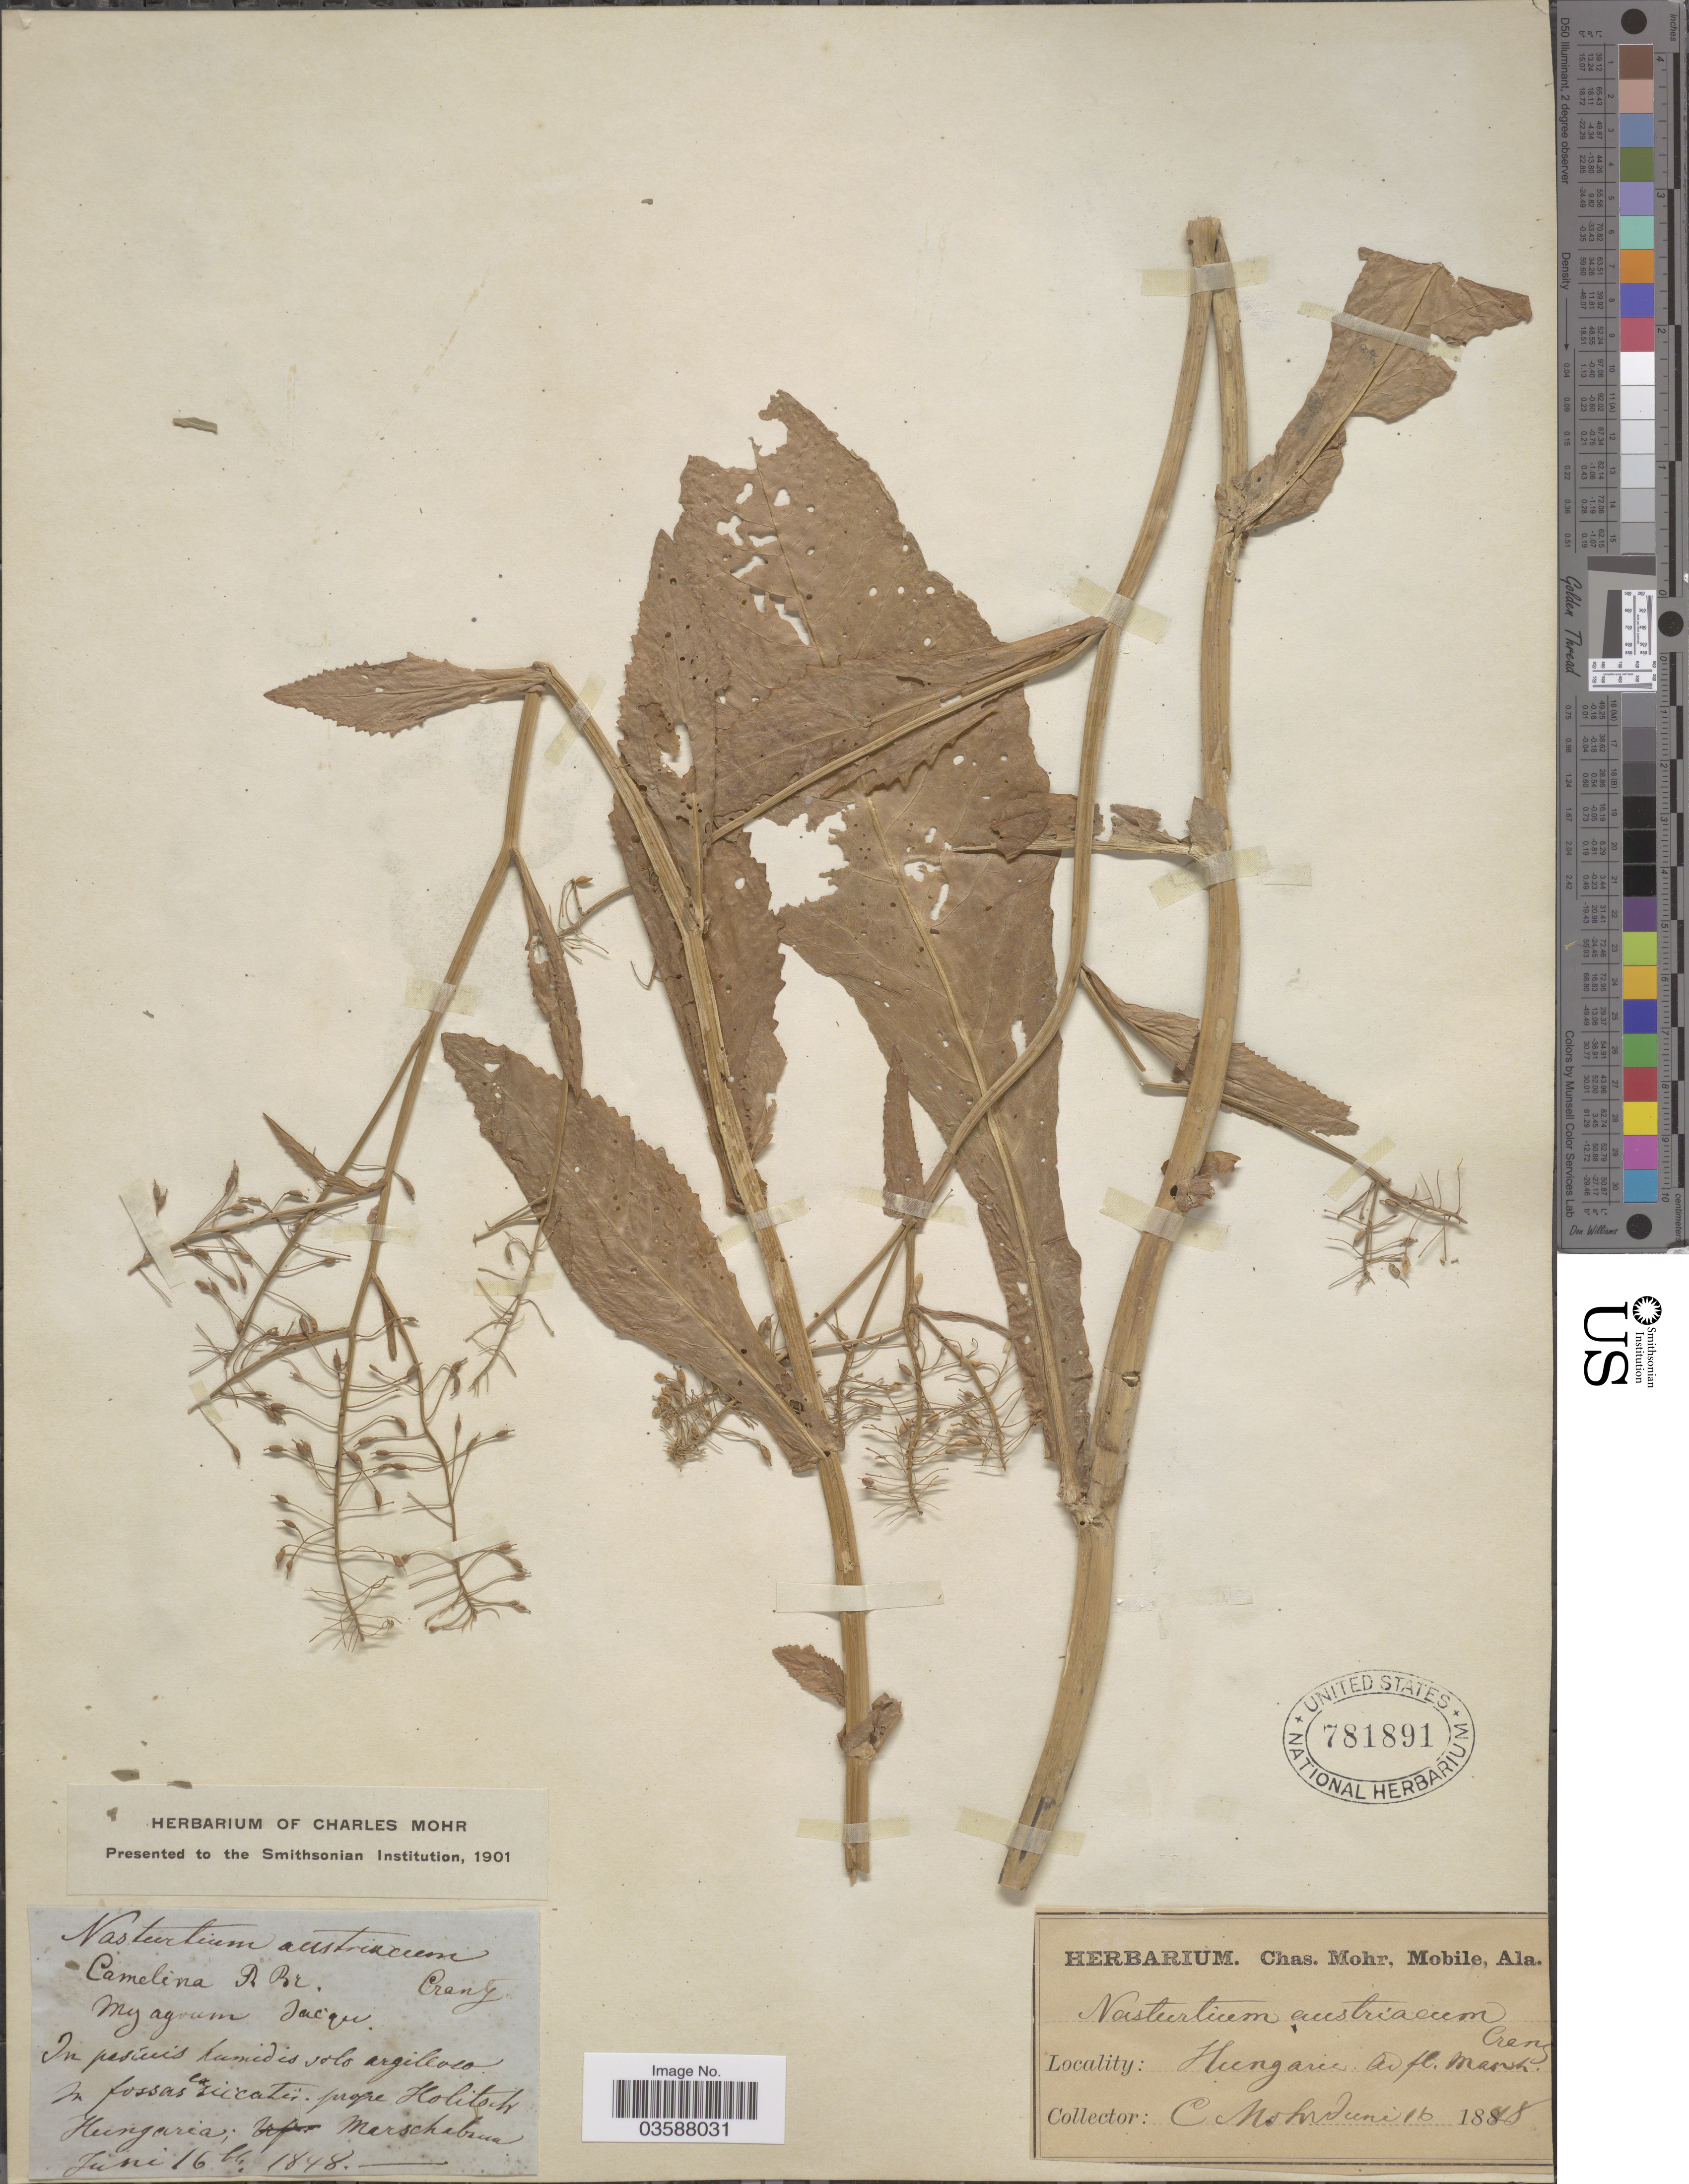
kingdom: Plantae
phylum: Tracheophyta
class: Magnoliopsida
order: Brassicales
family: Brassicaceae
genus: Rorippa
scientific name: Rorippa austriaca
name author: (Crantz) Besser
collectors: Mohr, C. T. (herbarium)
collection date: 1848-06-16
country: Hungary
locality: Ad fl. Marsh. In fossas exsiccatis prope Holitsch. Marschabaun. [interpreted]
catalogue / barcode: US 781891